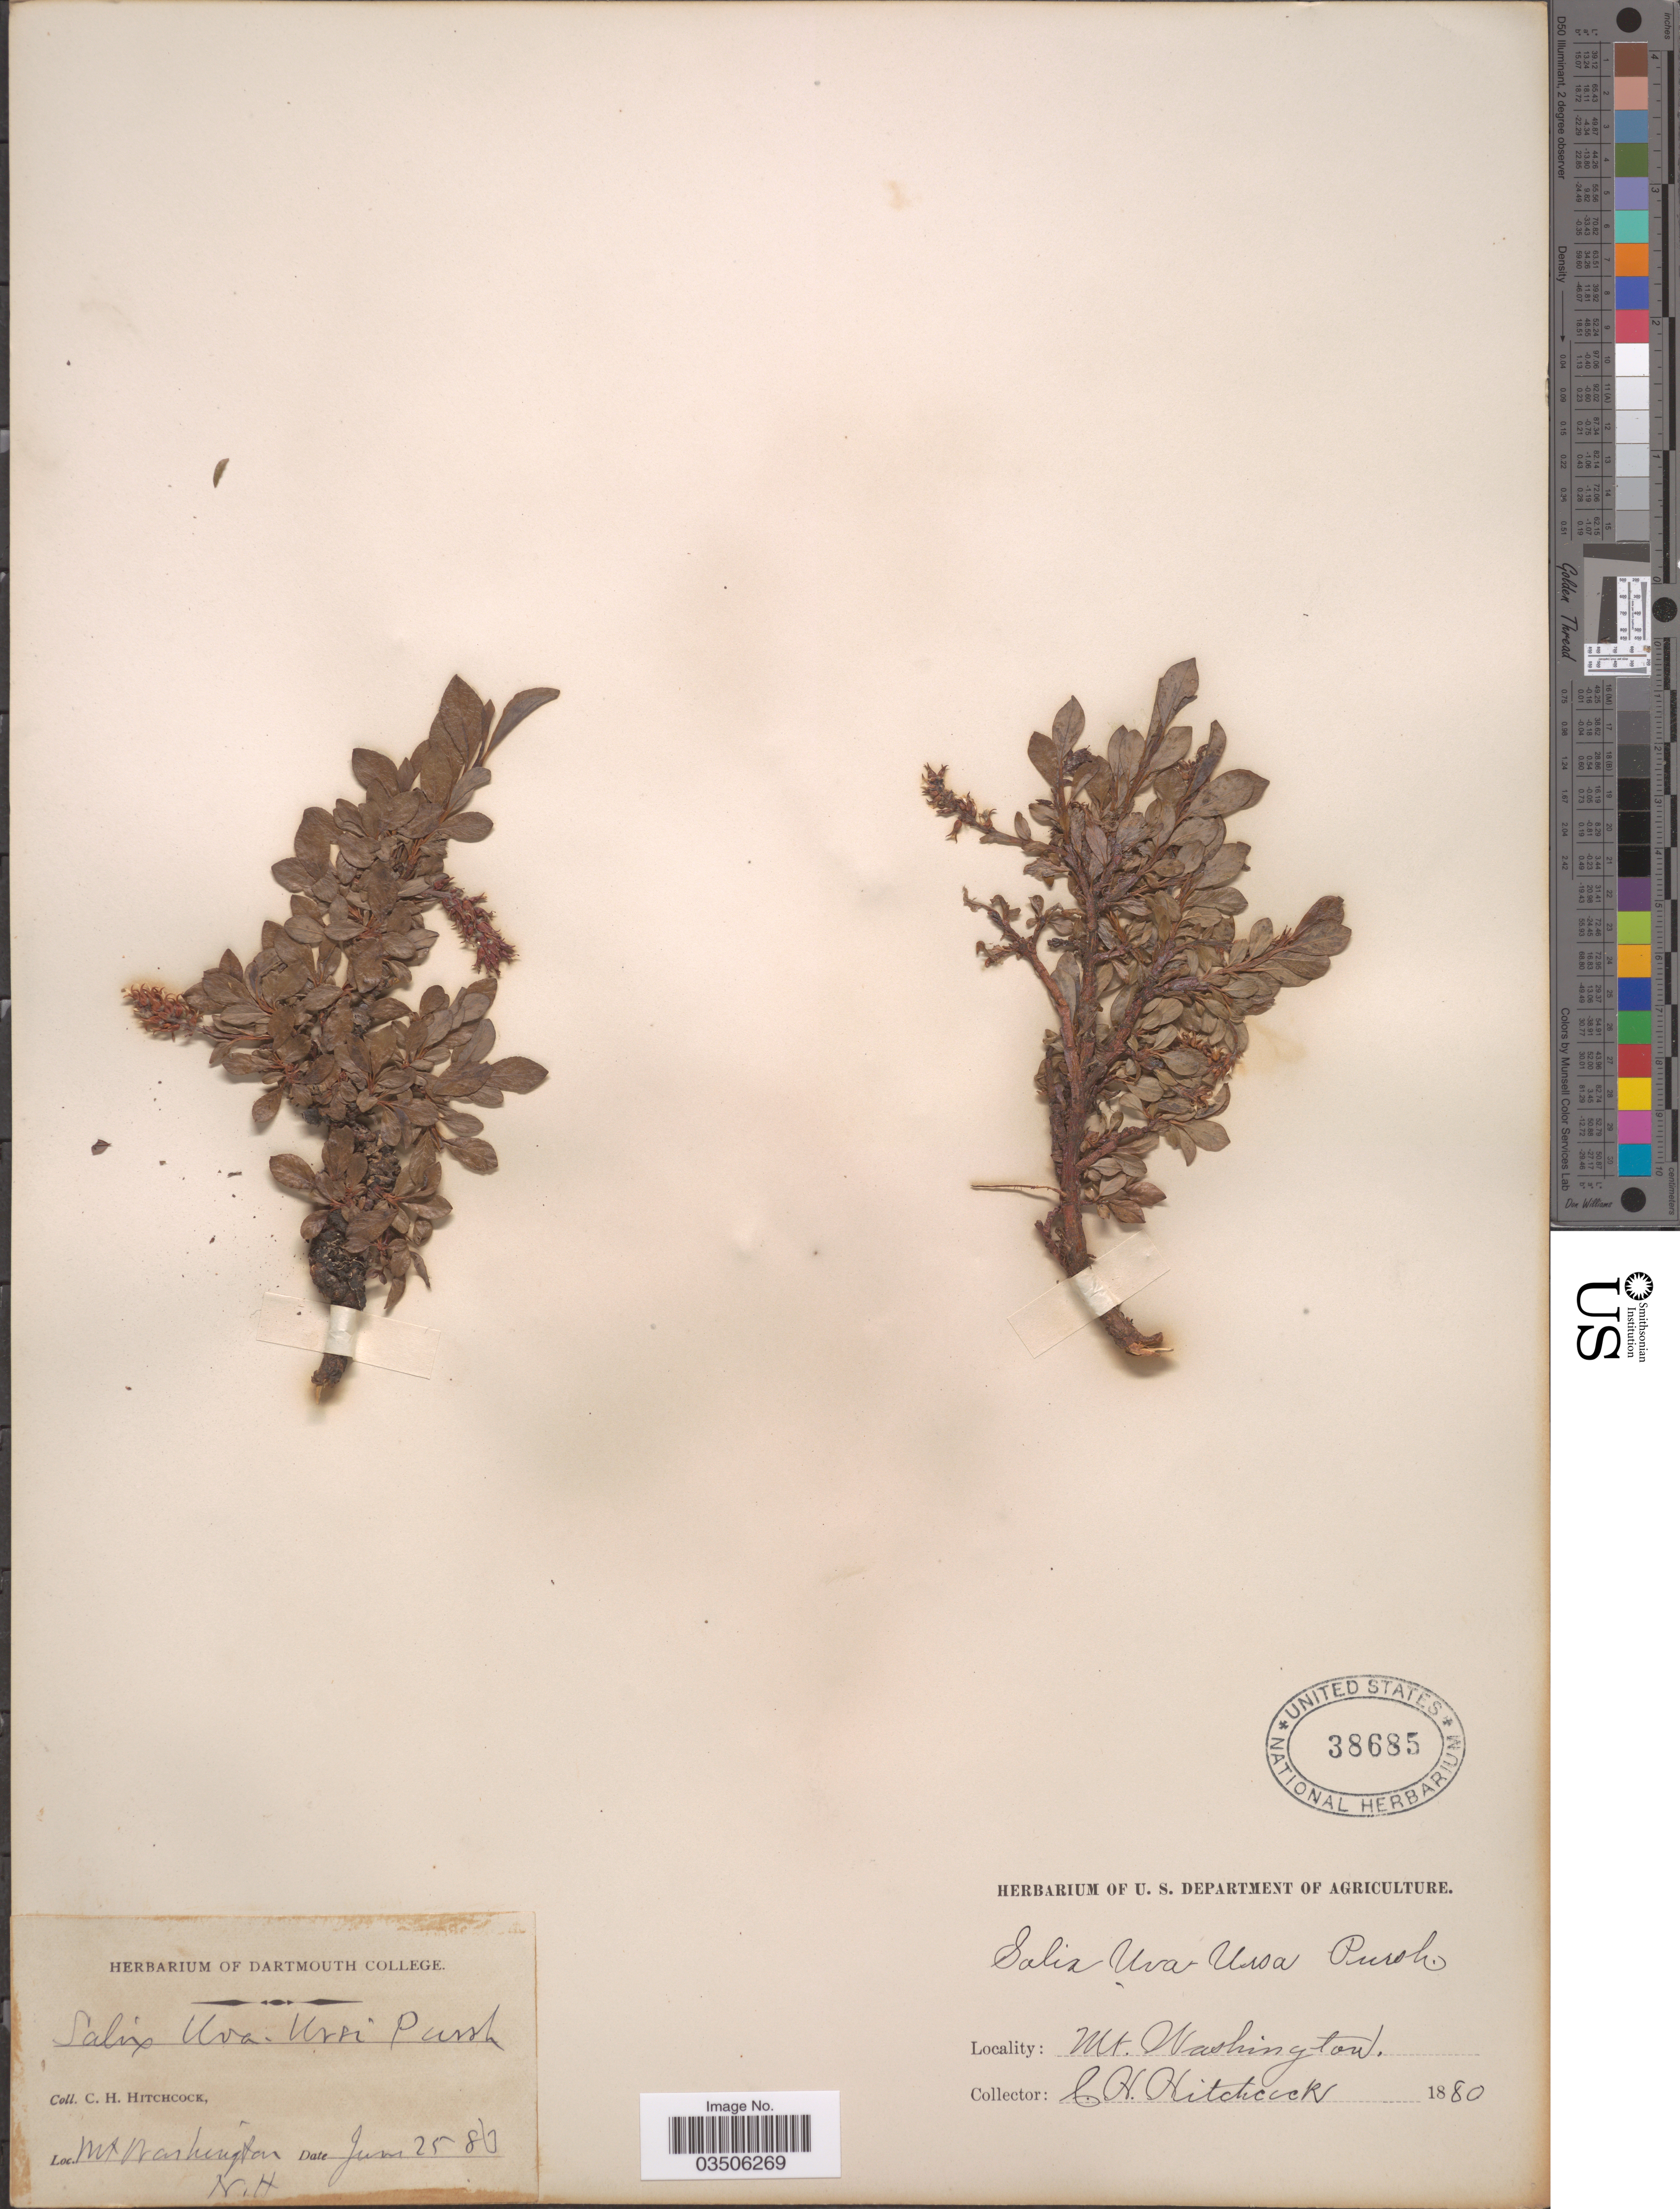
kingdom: Plantae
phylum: Tracheophyta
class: Magnoliopsida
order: Malpighiales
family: Salicaceae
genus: Salix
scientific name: Salix uva-ursi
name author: Pursh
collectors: C. Hitchcock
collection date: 1880-06-25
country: United States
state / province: New Hampshire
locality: Mt Washington.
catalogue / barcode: US 38685